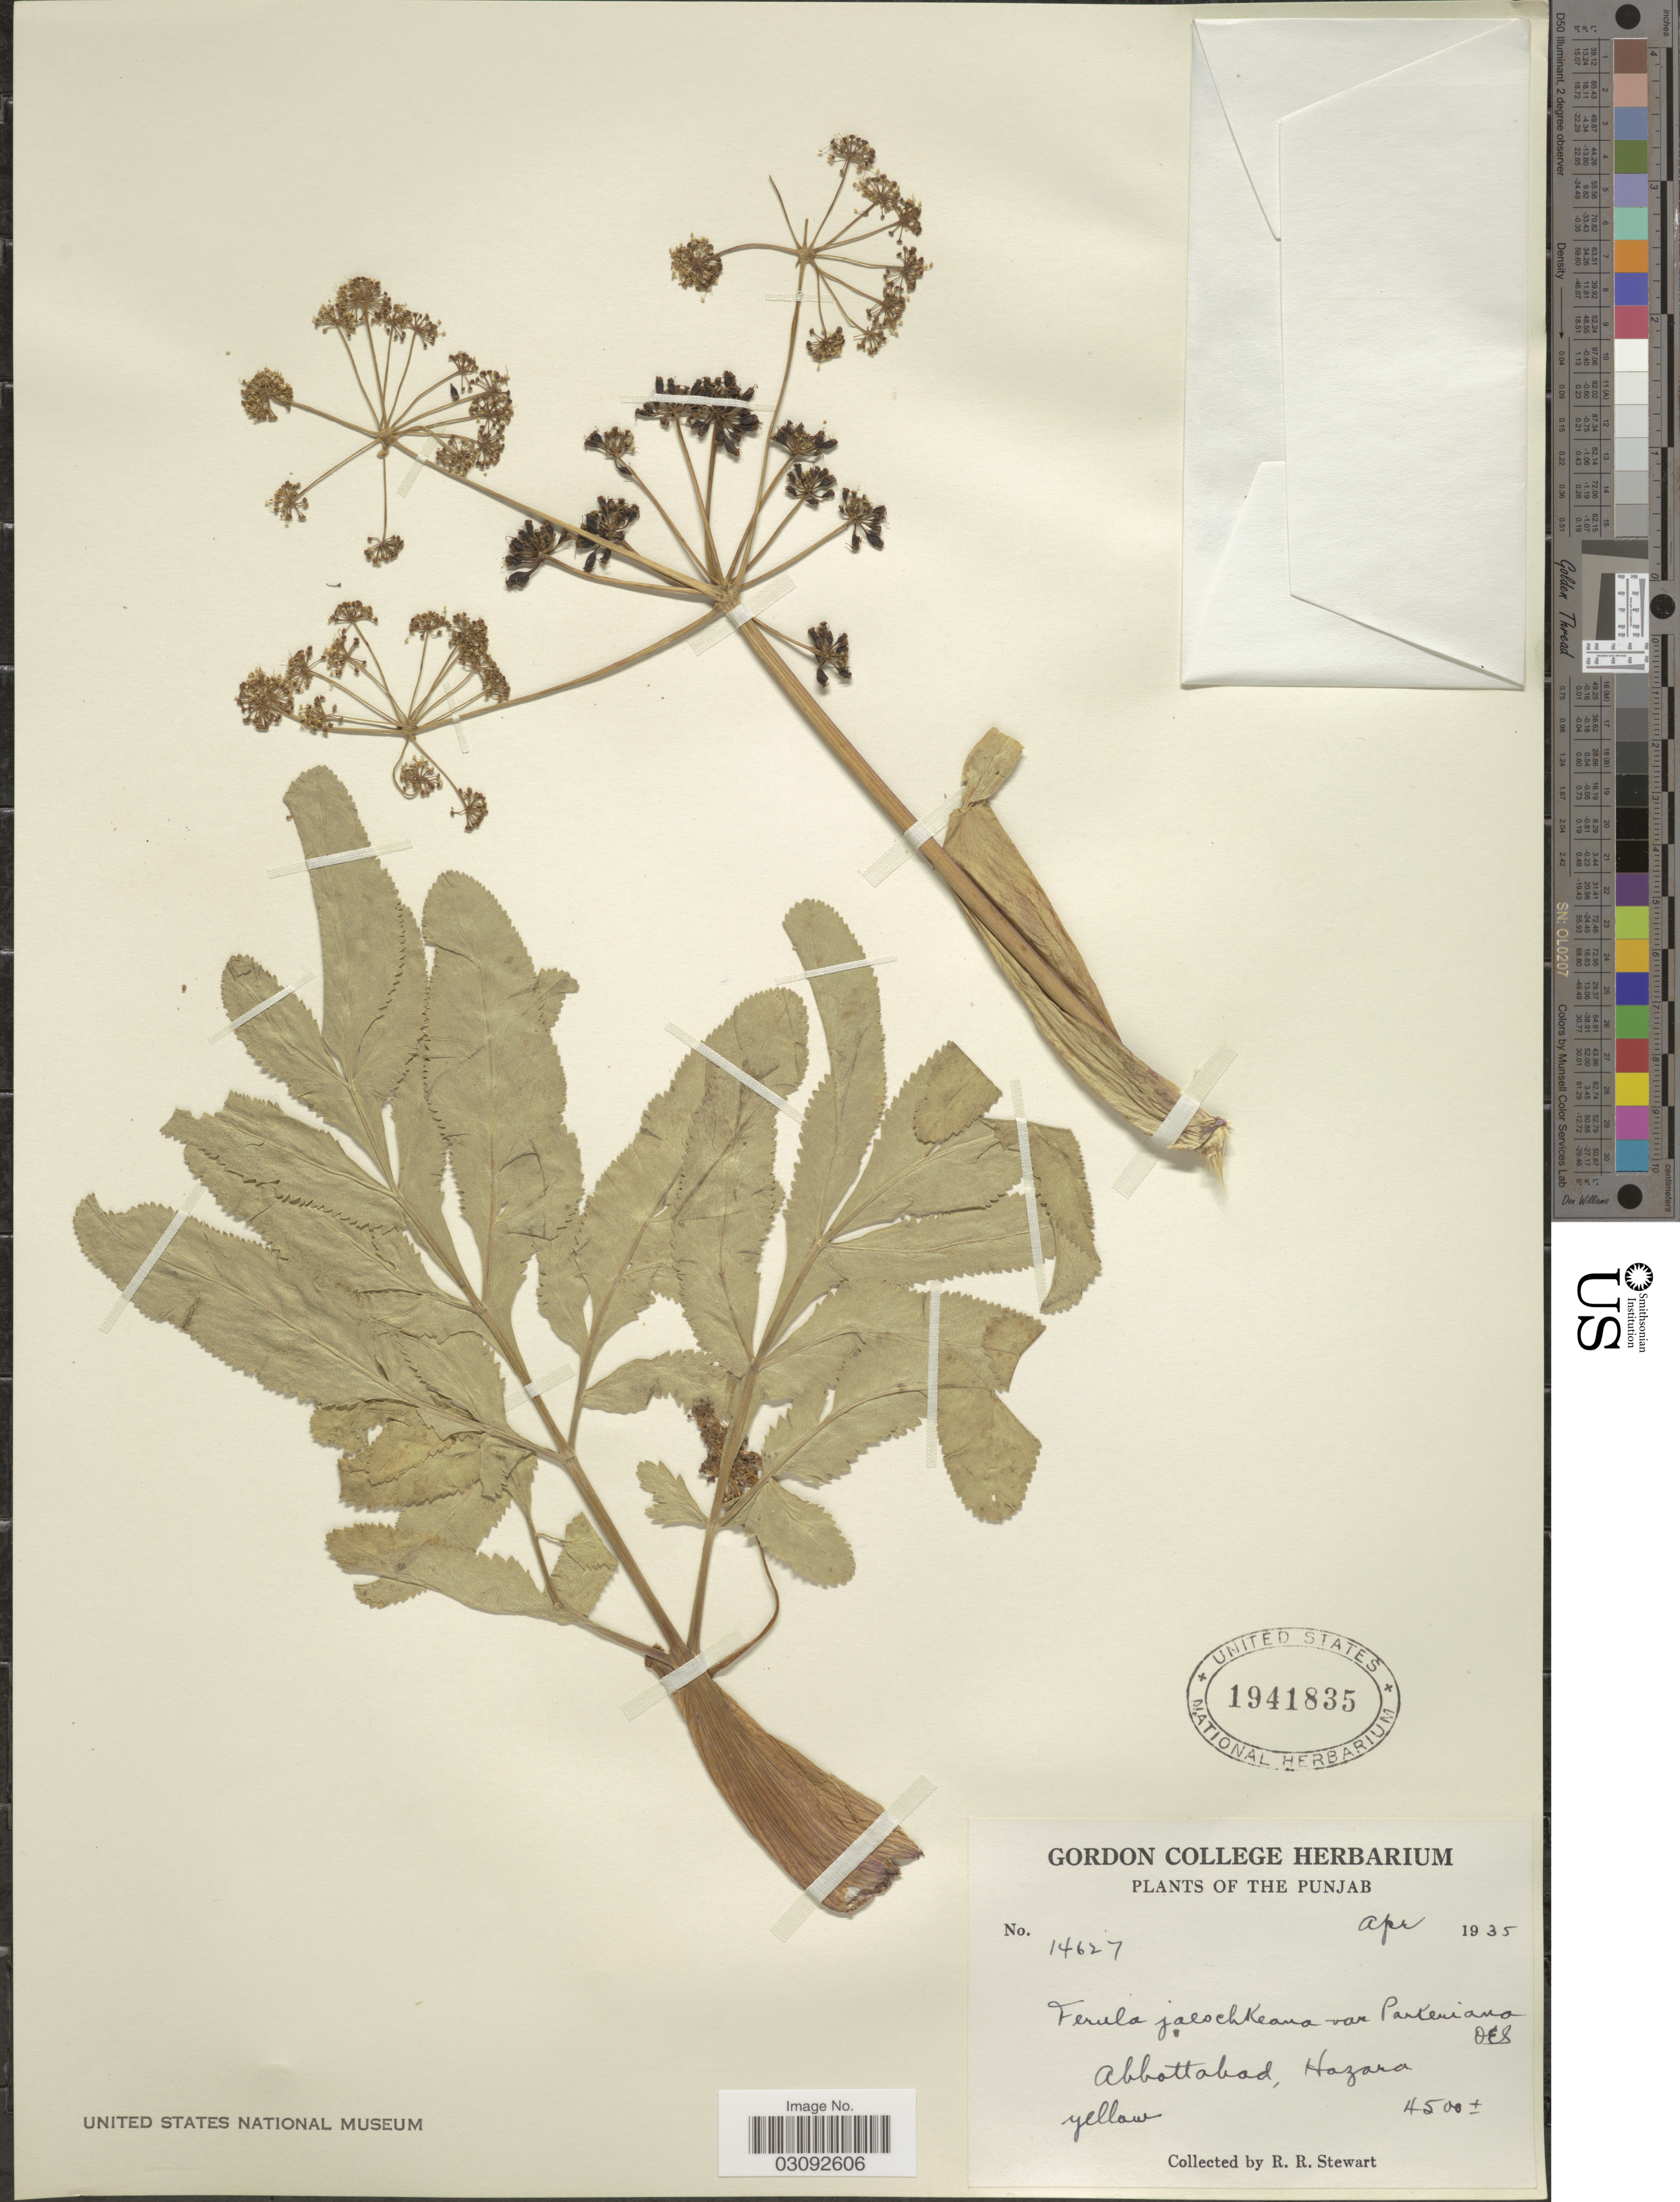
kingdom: Plantae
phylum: Tracheophyta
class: Magnoliopsida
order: Apiales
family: Apiaceae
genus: Ferula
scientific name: Ferula jaeschkeana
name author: Vatke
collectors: R. Stewart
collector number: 14627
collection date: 1935-04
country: Pakistan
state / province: Khyber Pakhtunkhwa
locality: Abbottabad, Hazara.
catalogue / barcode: US 1941835